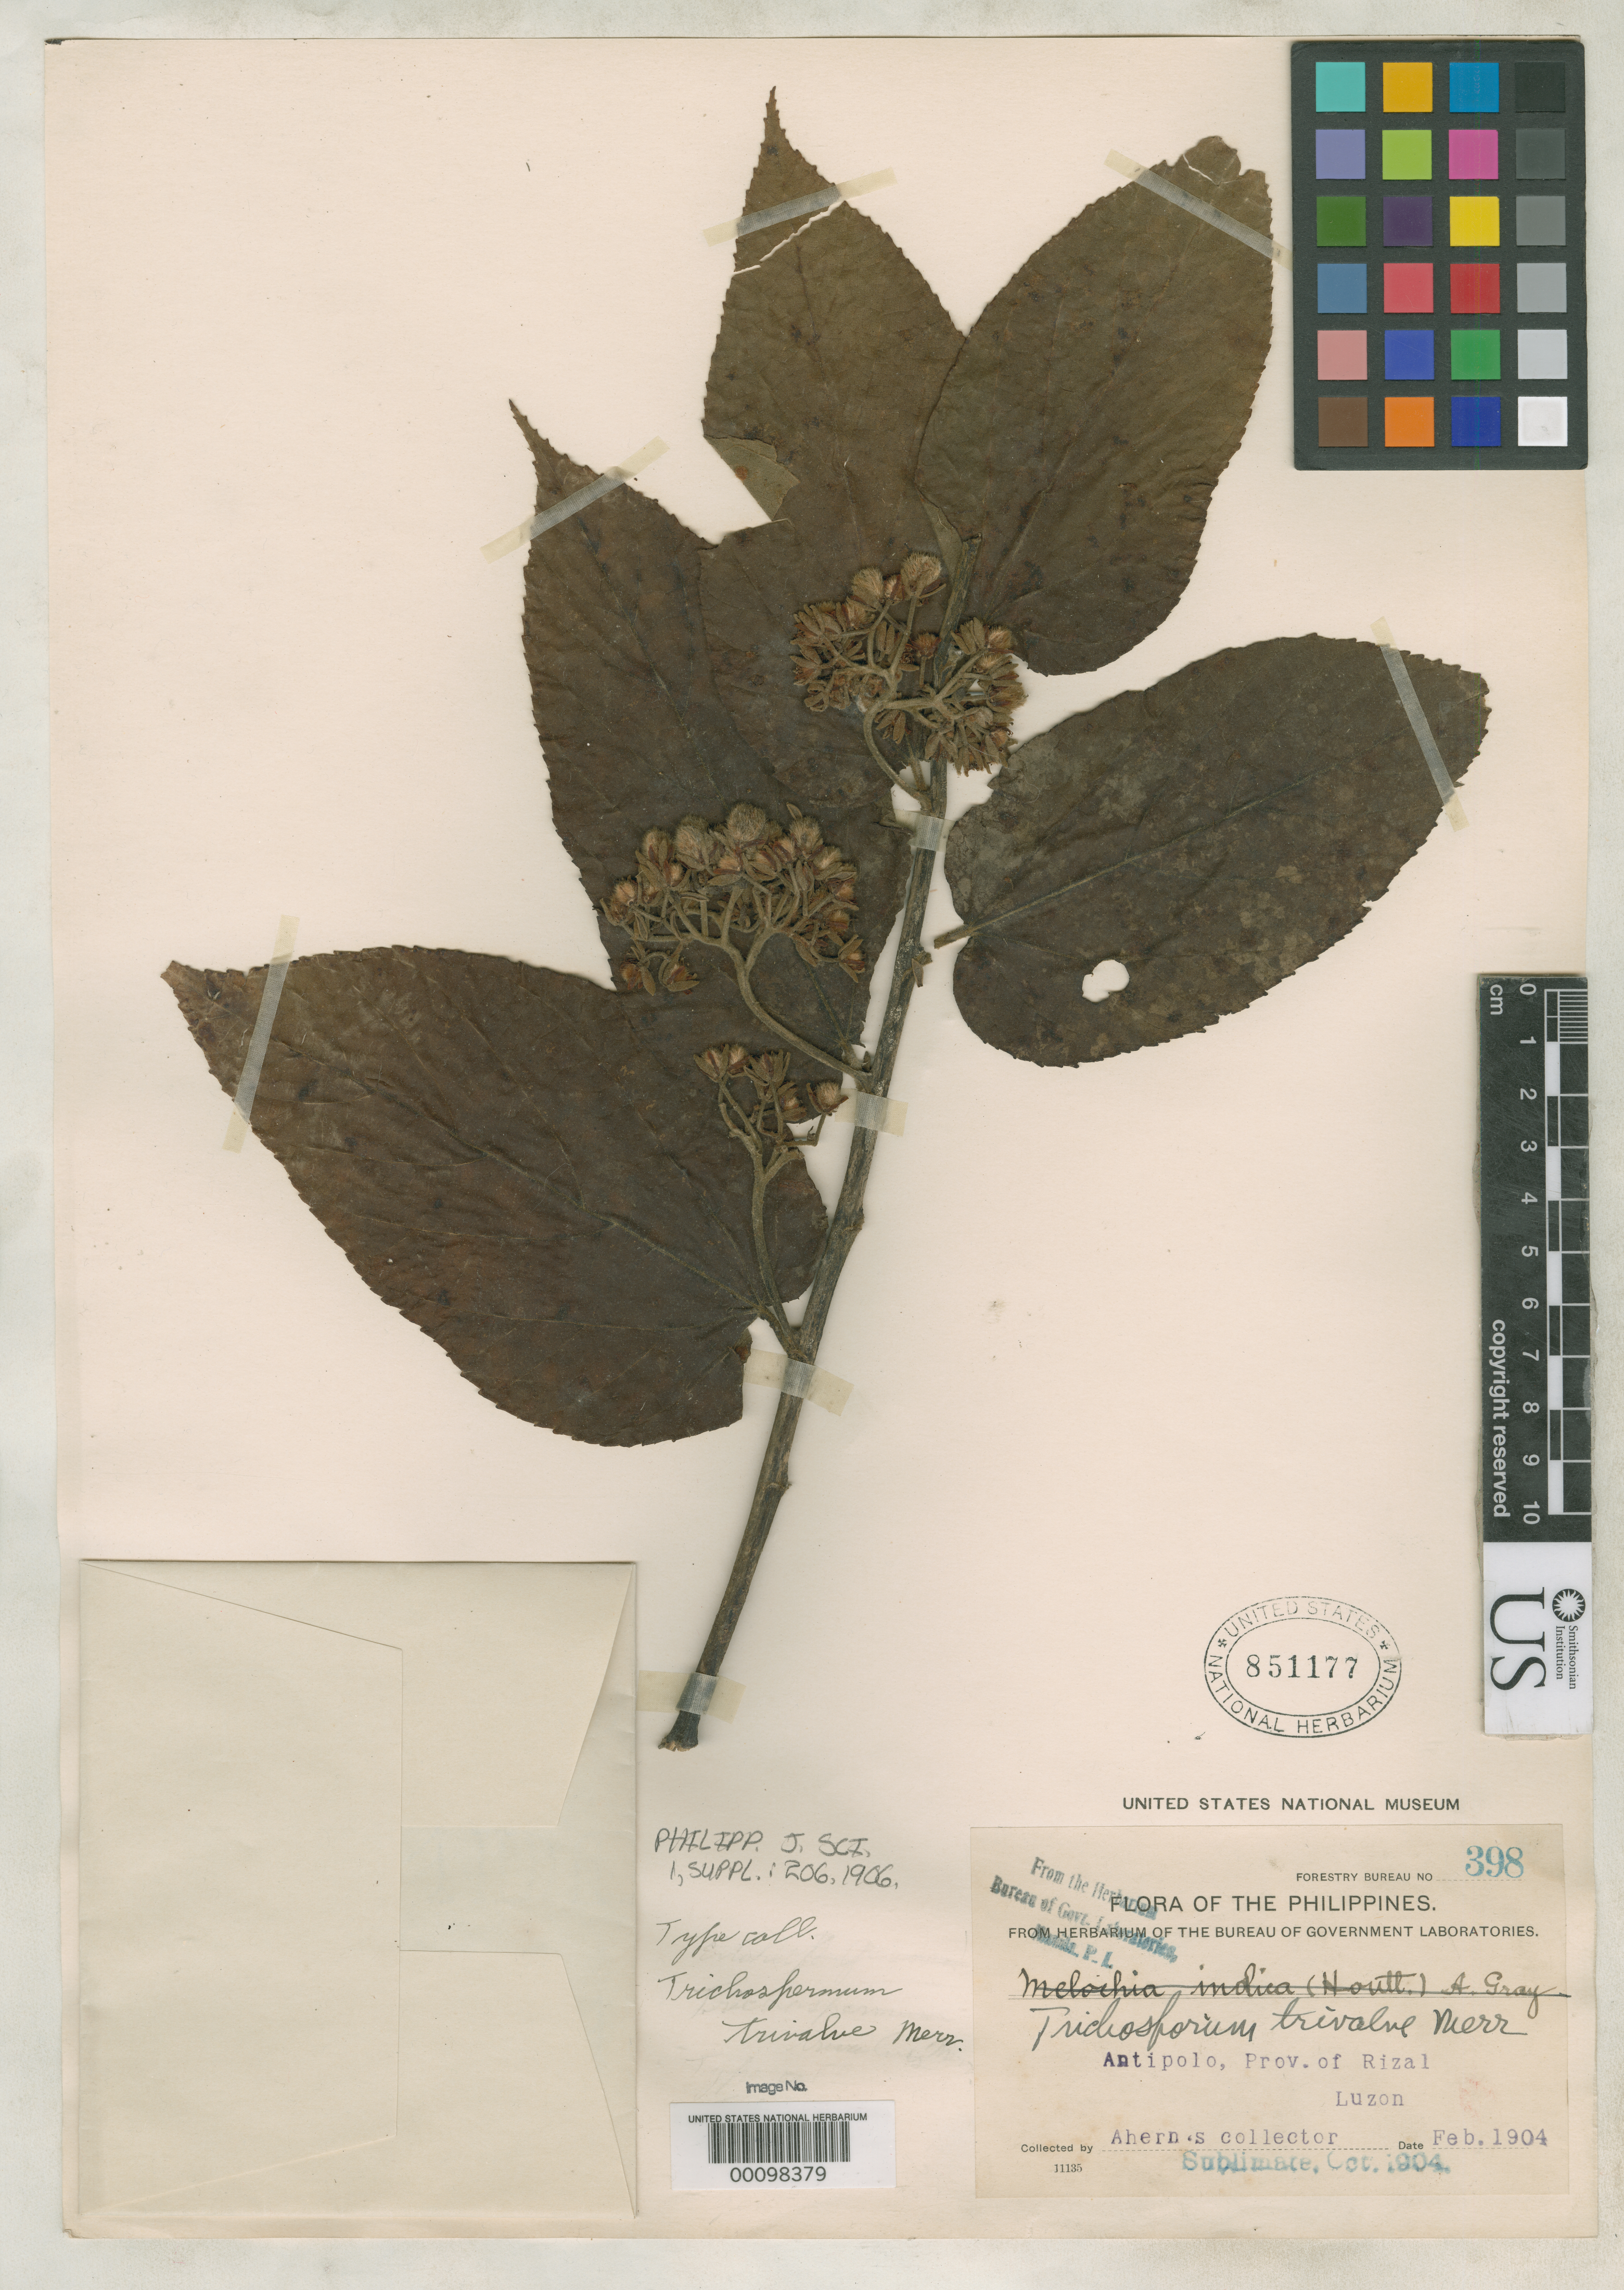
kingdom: Plantae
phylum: Tracheophyta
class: Magnoliopsida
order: Malvales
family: Malvaceae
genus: Trichospermum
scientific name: Trichospermum trivalve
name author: Merr.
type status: Isosyntype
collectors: Ahern's collector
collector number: Bur. Sci. 398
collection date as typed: Feb 1904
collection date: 1904-02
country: Philippines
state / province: Calabarzon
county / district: Rizal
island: Luzon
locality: Antipolo.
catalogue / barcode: US 851177